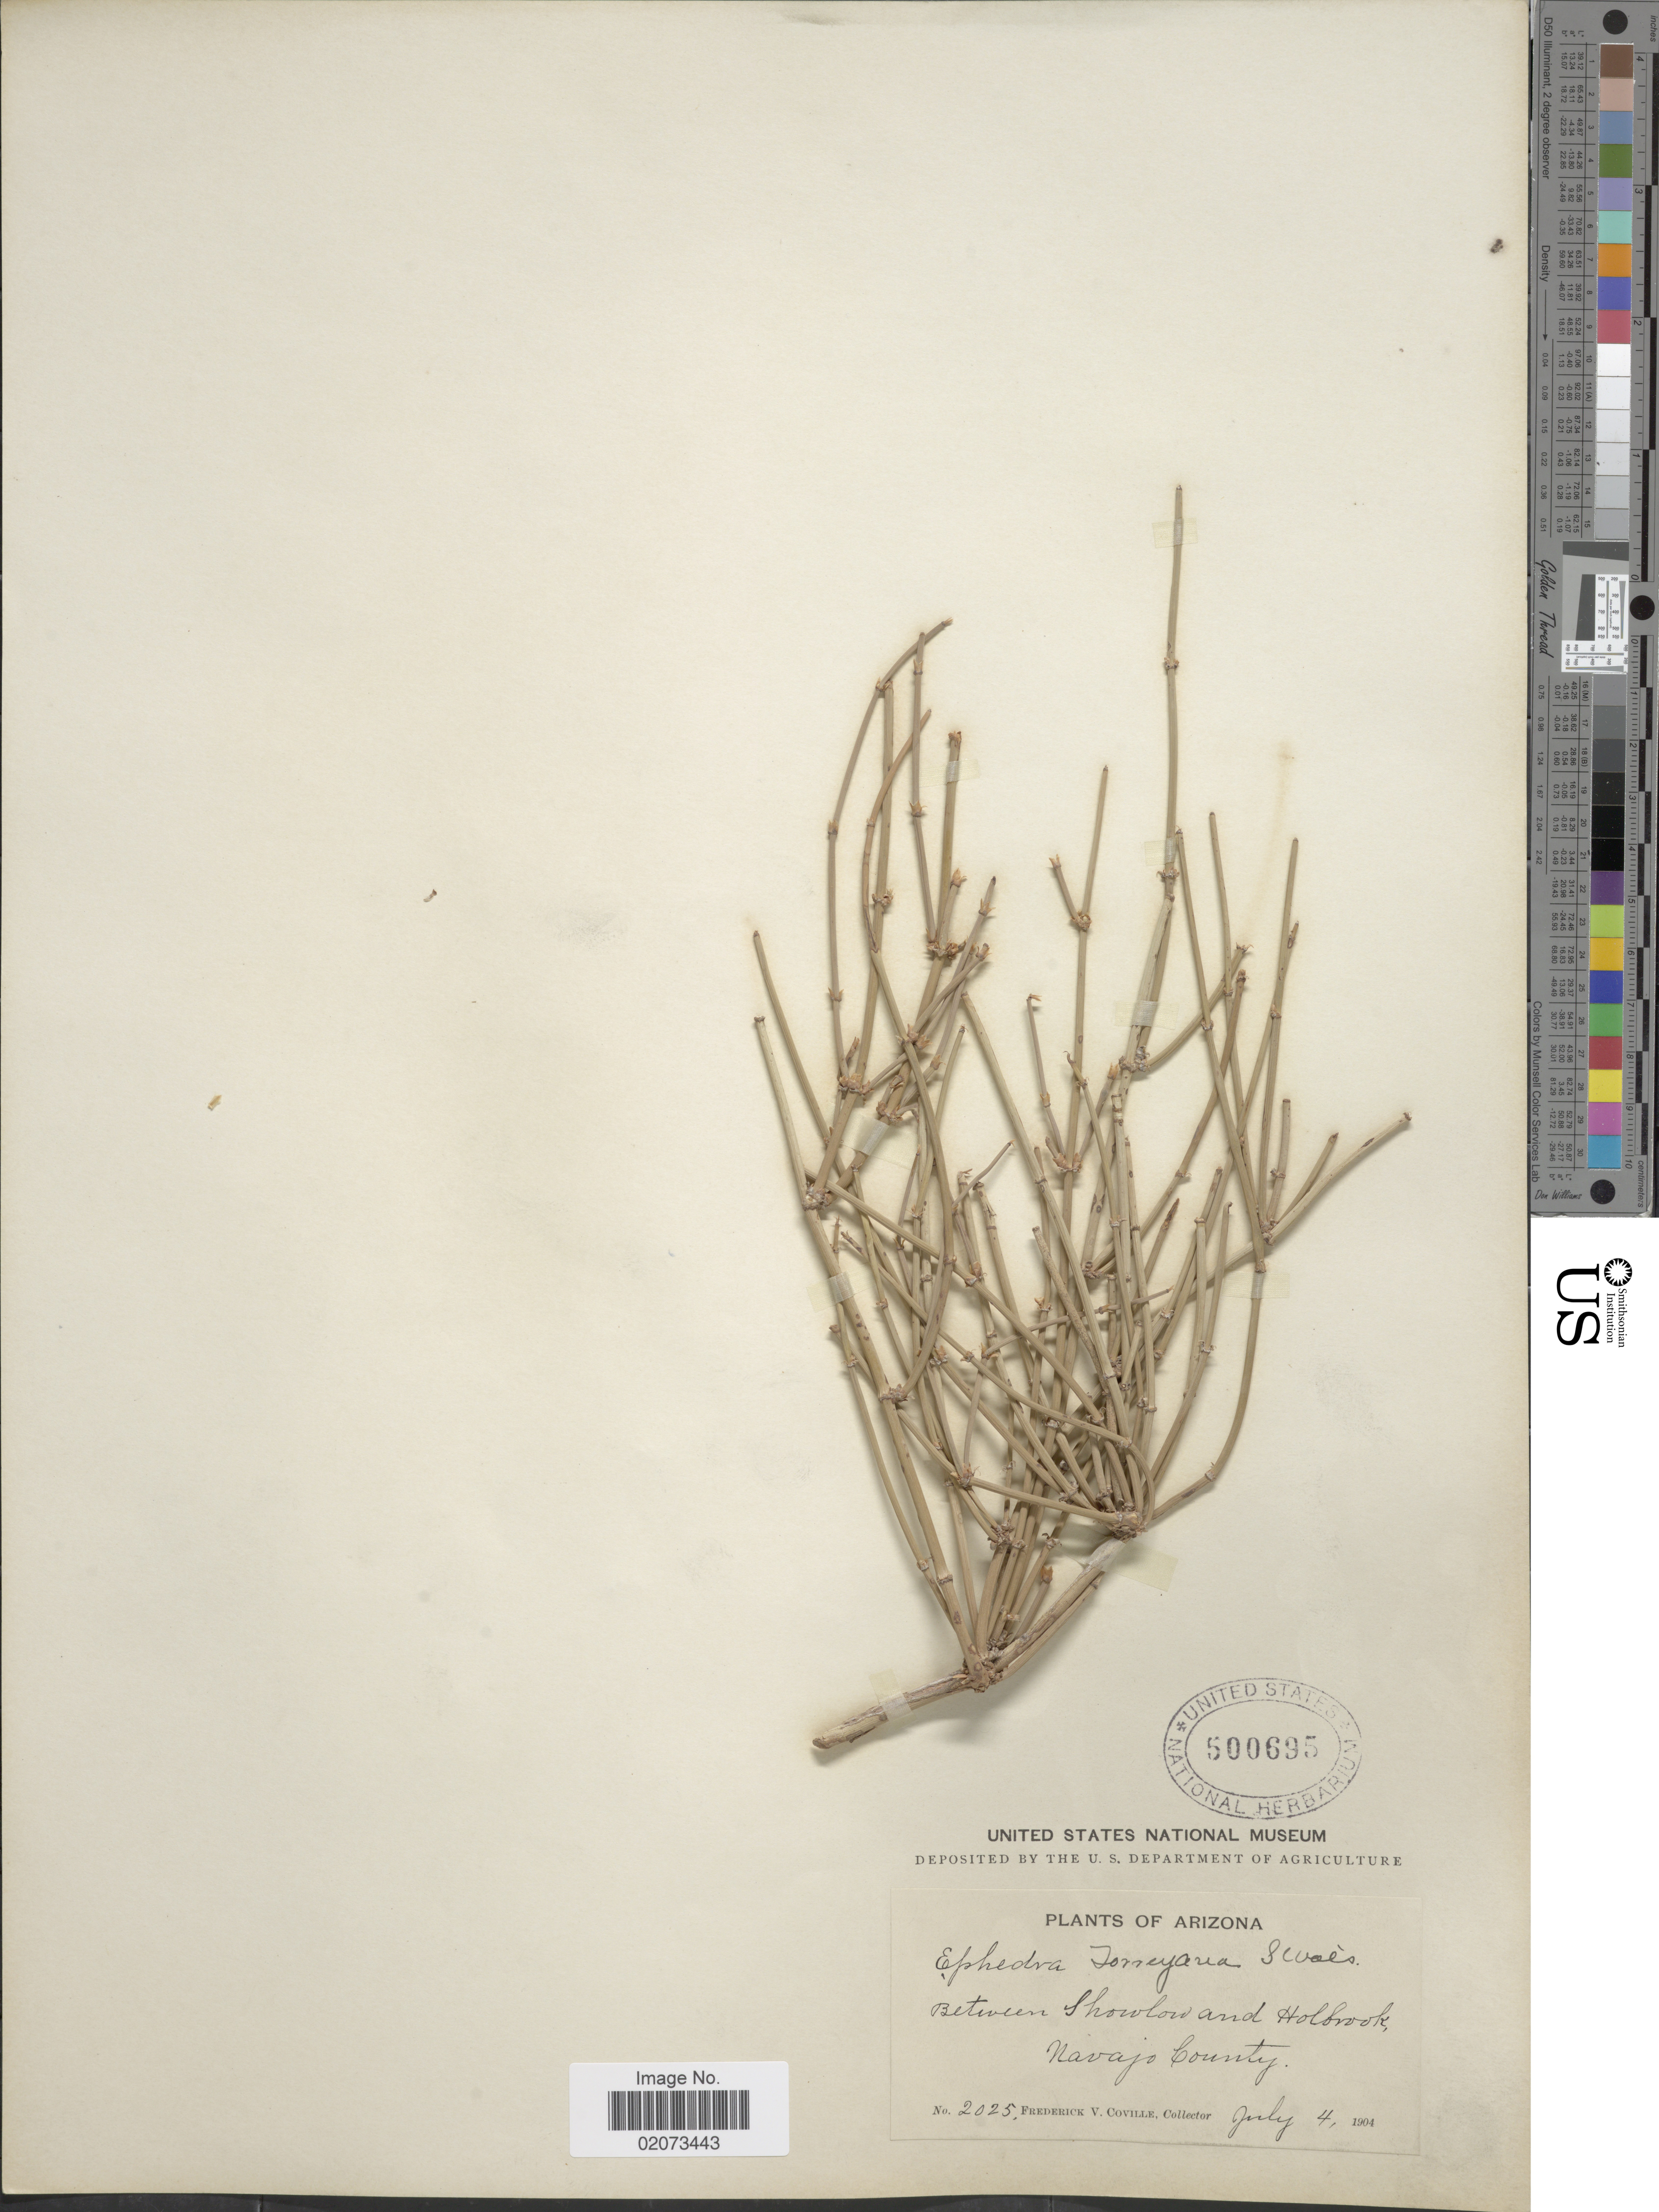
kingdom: Plantae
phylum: Tracheophyta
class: Gnetopsida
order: Ephedrales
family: Ephedraceae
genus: Ephedra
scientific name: Ephedra torreyana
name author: S. Watson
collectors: F. V. Coville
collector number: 2025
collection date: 1904-07-04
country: United States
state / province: Arizona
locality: Arizona. Between Showlow and Holbrook Navajo County.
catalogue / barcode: US 500695